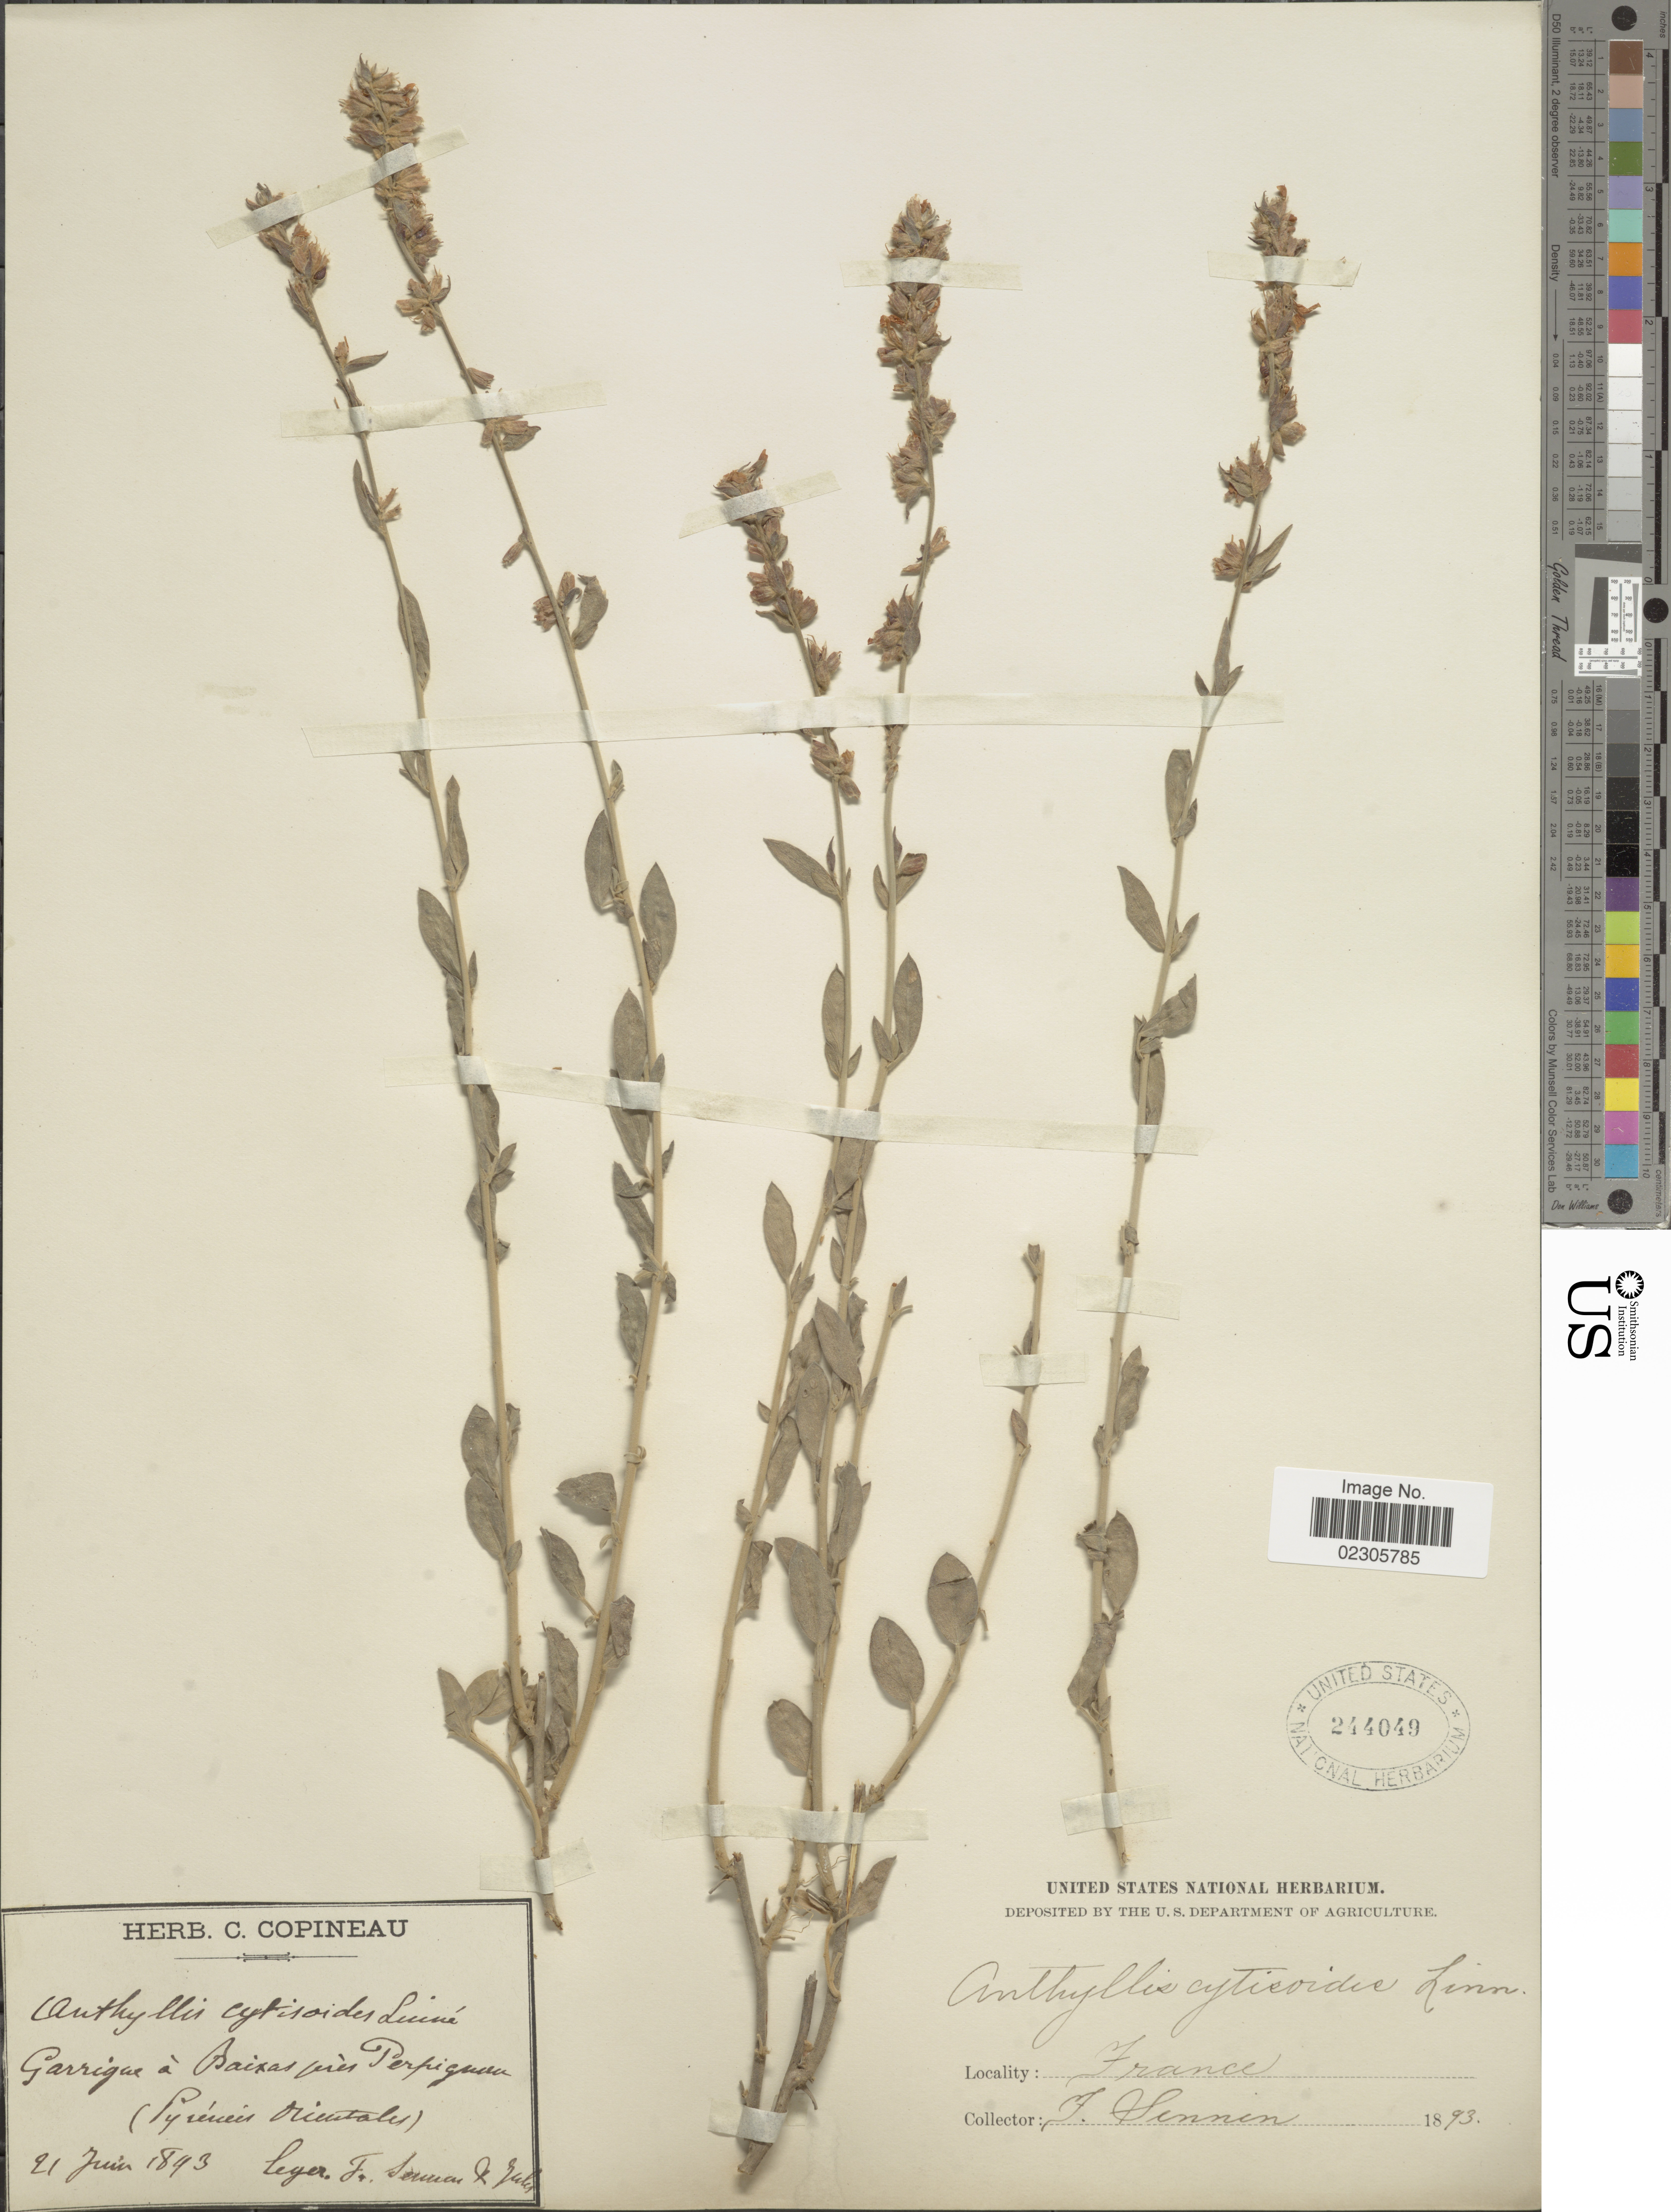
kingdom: Plantae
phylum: Tracheophyta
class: Magnoliopsida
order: Fabales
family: Fabaceae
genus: Anthyllis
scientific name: Anthyllis cytisoides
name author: L.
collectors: E. Sennen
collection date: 1893-06-21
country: France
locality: Garrigue a Baixas pres Perpigues (Syreiueis Orientales) [interpreted]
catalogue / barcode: US 244049